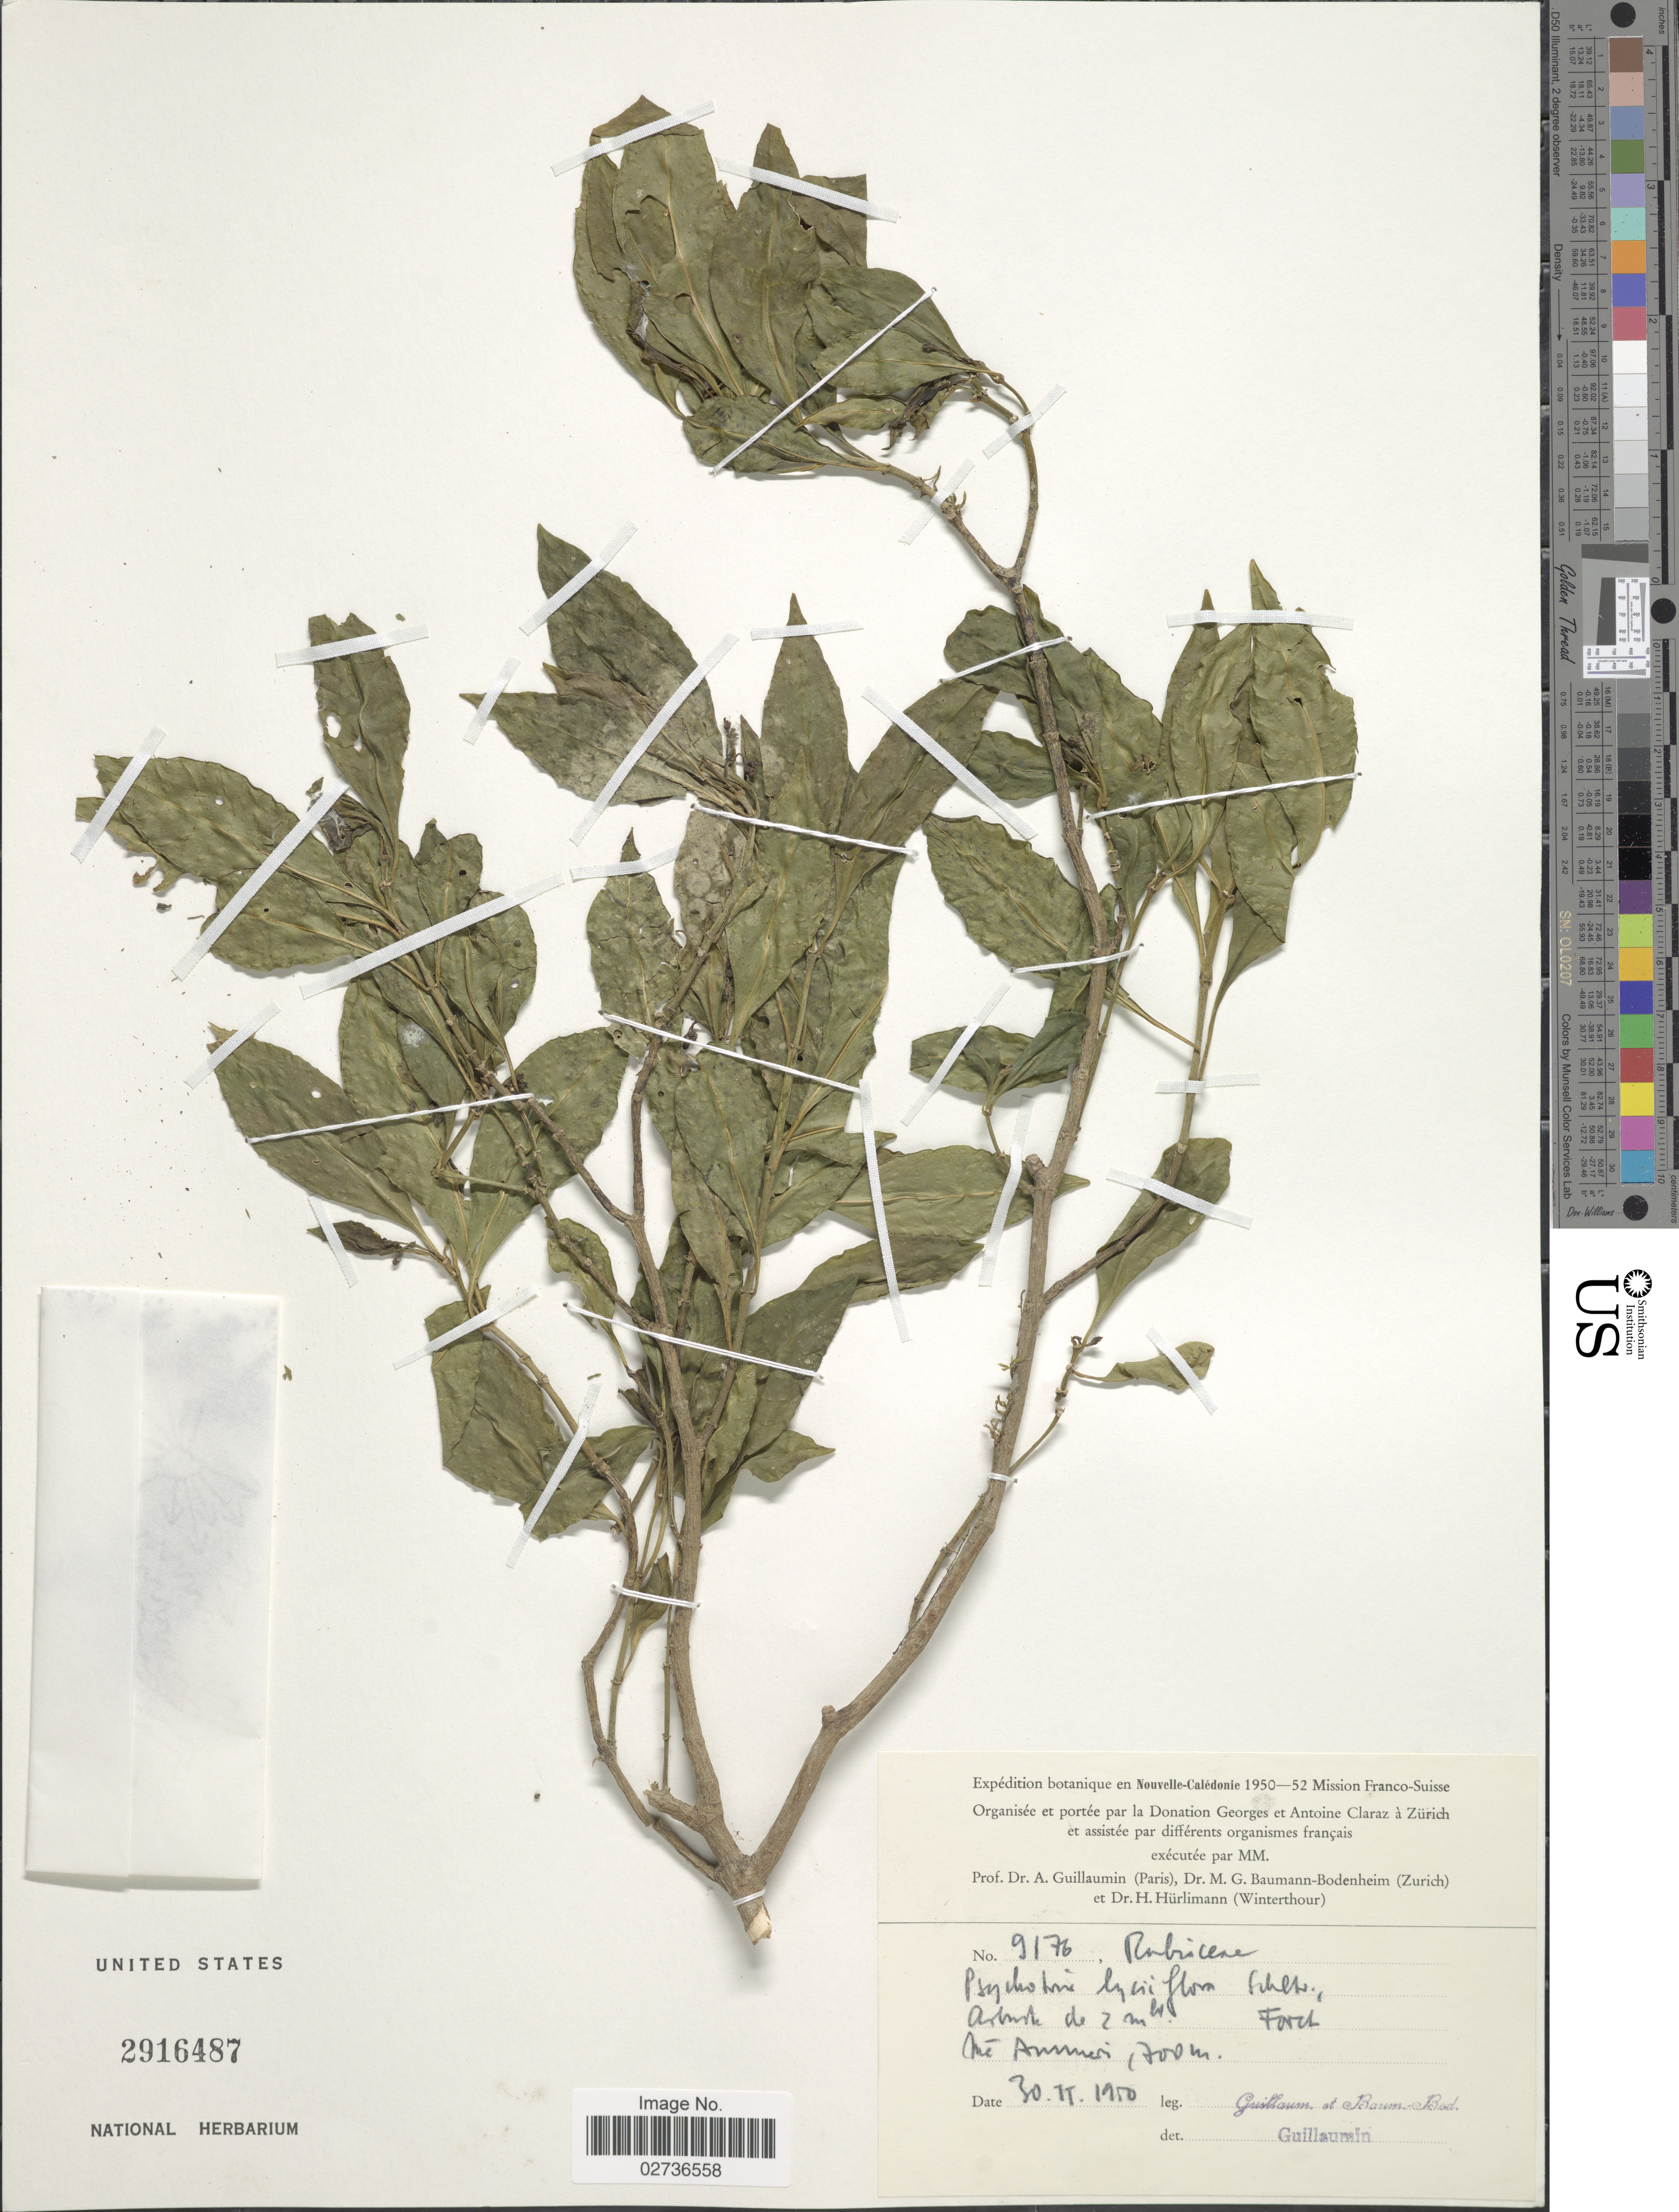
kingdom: Plantae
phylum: Tracheophyta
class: Magnoliopsida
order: Gentianales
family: Rubiaceae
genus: Psychotria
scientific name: Psychotria lyciiflora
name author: (Baill.) Schltr.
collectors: A. Guillaumin & M. G. Baumann-Bodenheim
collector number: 9176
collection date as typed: Transcribed d/m/y: 30/2/1950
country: New Caledonia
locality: Nouvelle-Caledonia, Mission Franco-Suisse, Foret, Mt. Ammurei [interpreted]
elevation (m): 700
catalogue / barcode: US 2916487